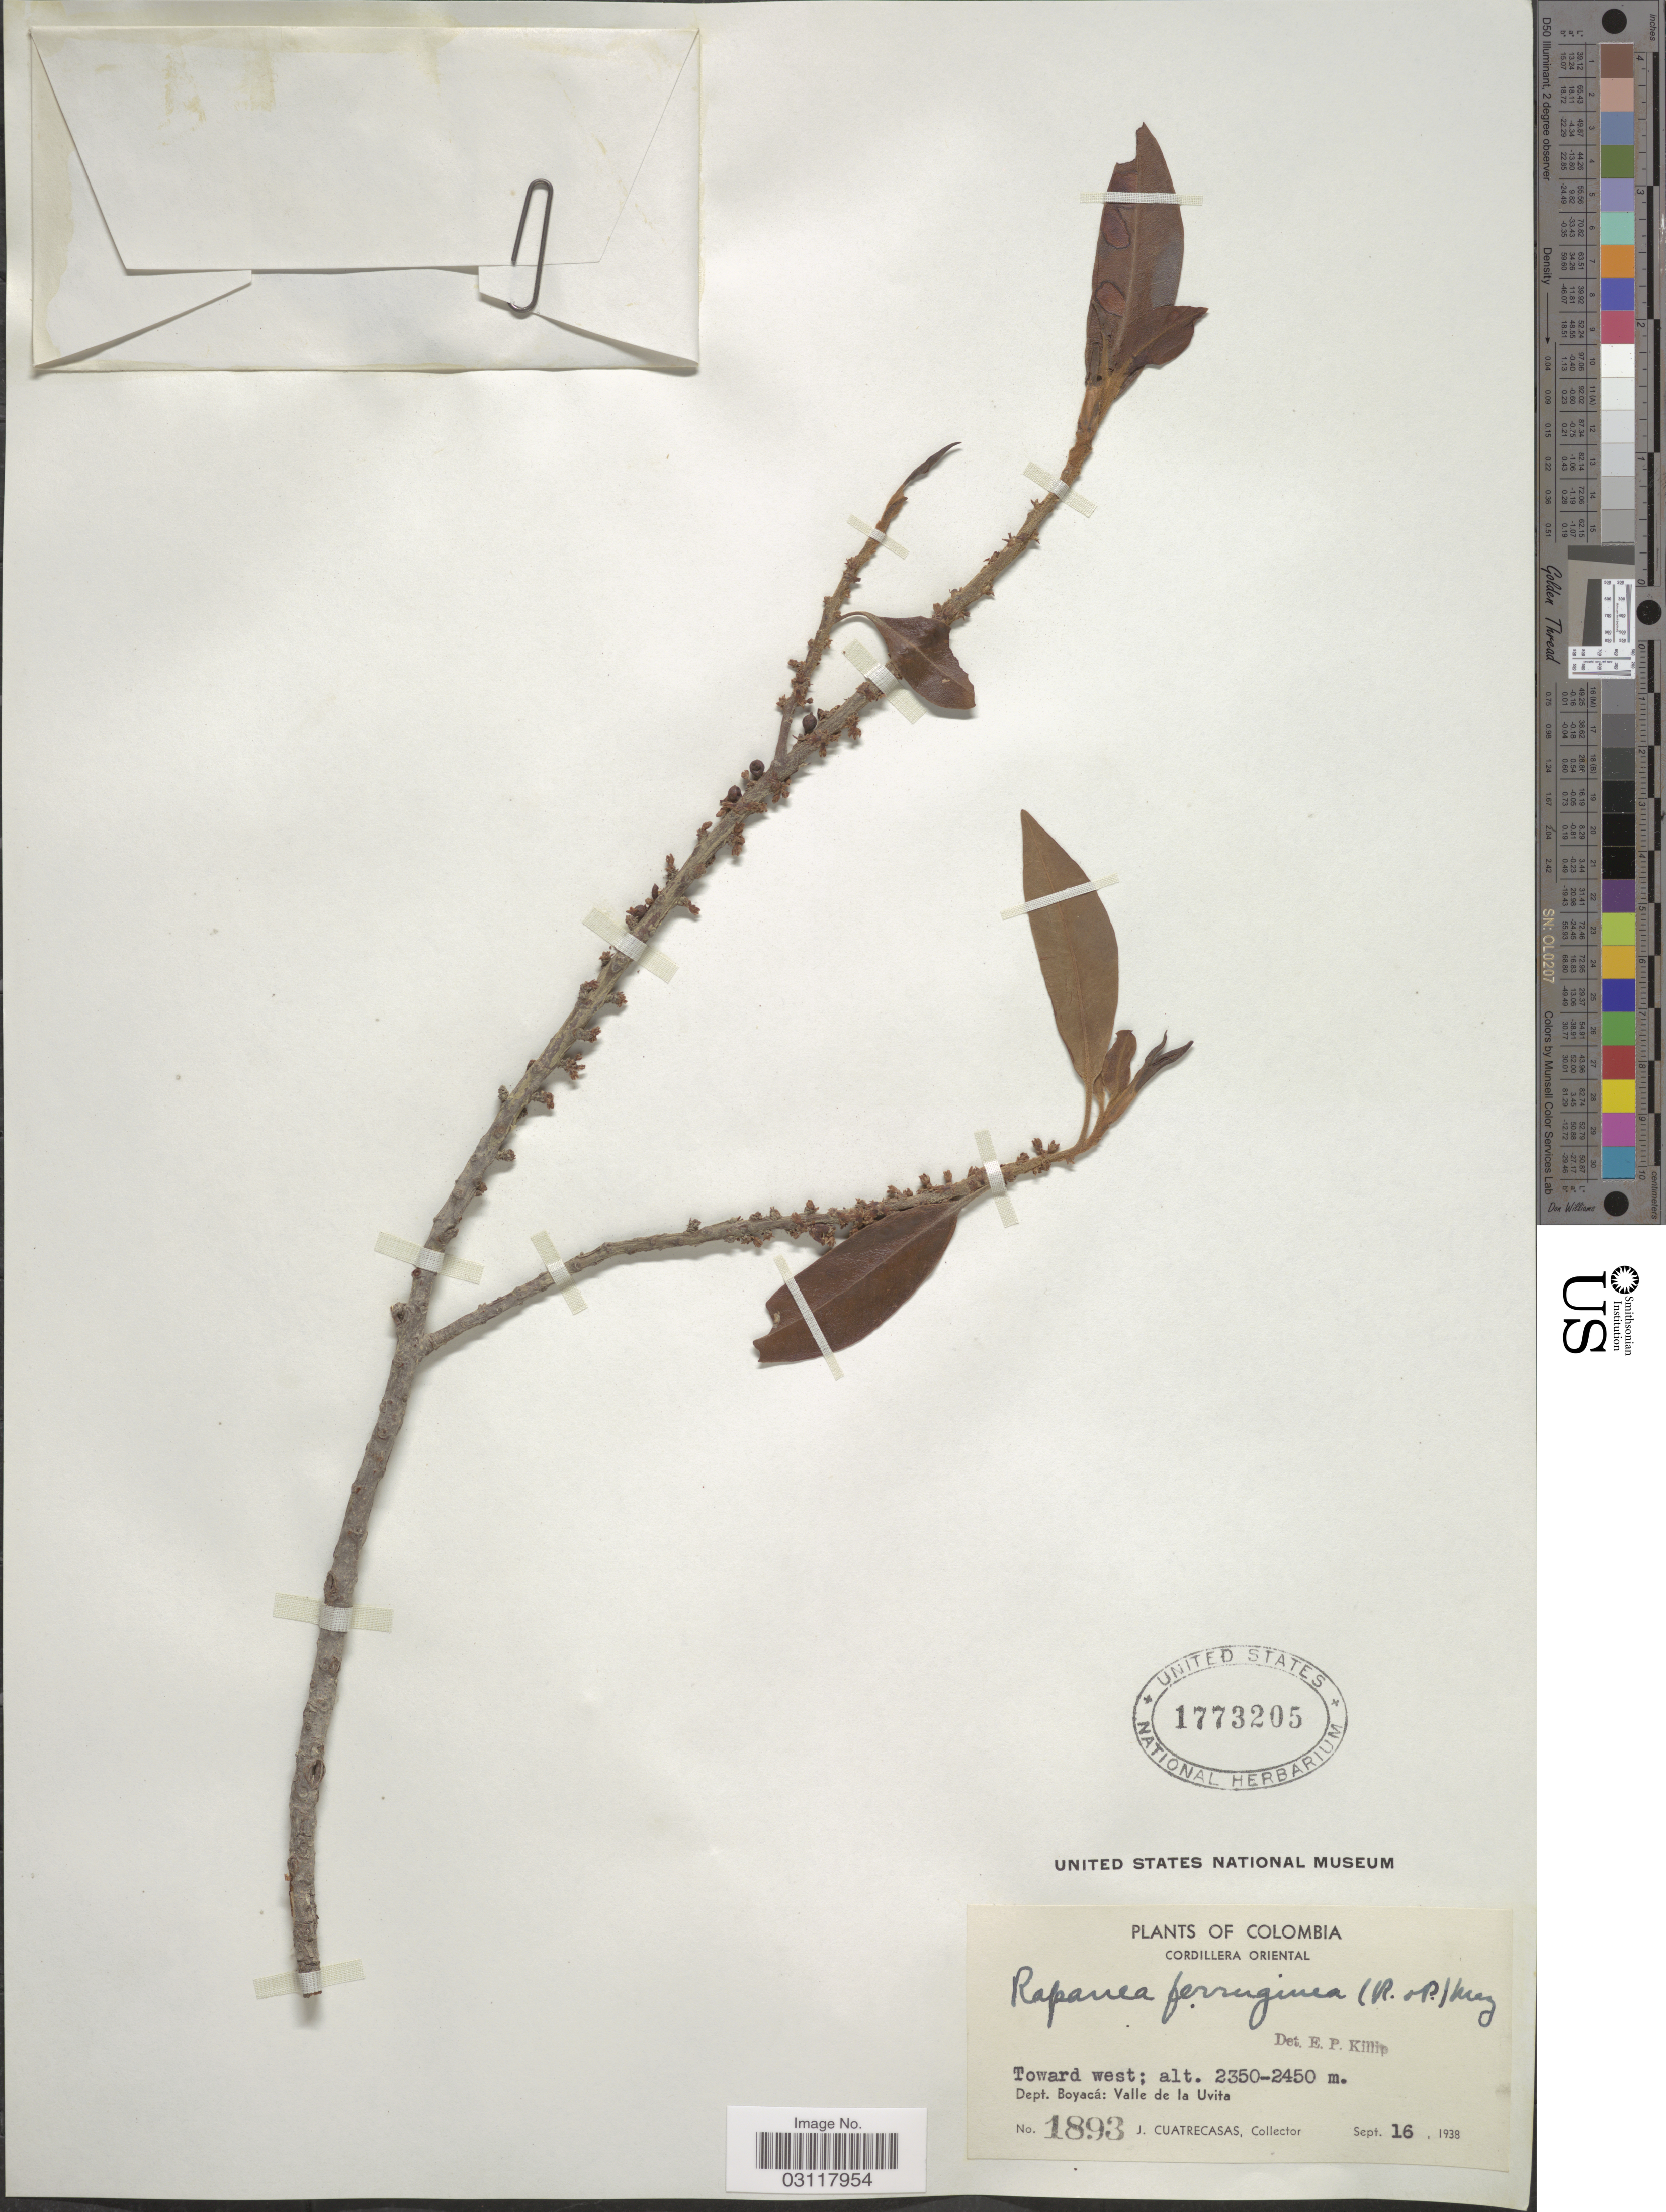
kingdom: Plantae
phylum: Tracheophyta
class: Magnoliopsida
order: Ericales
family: Primulaceae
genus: Rapanea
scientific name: Rapanea ferruginea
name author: (Ruiz & Pav.) Mez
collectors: J. Cuatrecasas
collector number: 1893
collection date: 1938-09-16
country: Colombia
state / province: Boyacá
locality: Cordillera Oriental, Toward west: Dept. Boyacá: Valle de la Uvita.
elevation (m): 2350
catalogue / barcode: US 1773205